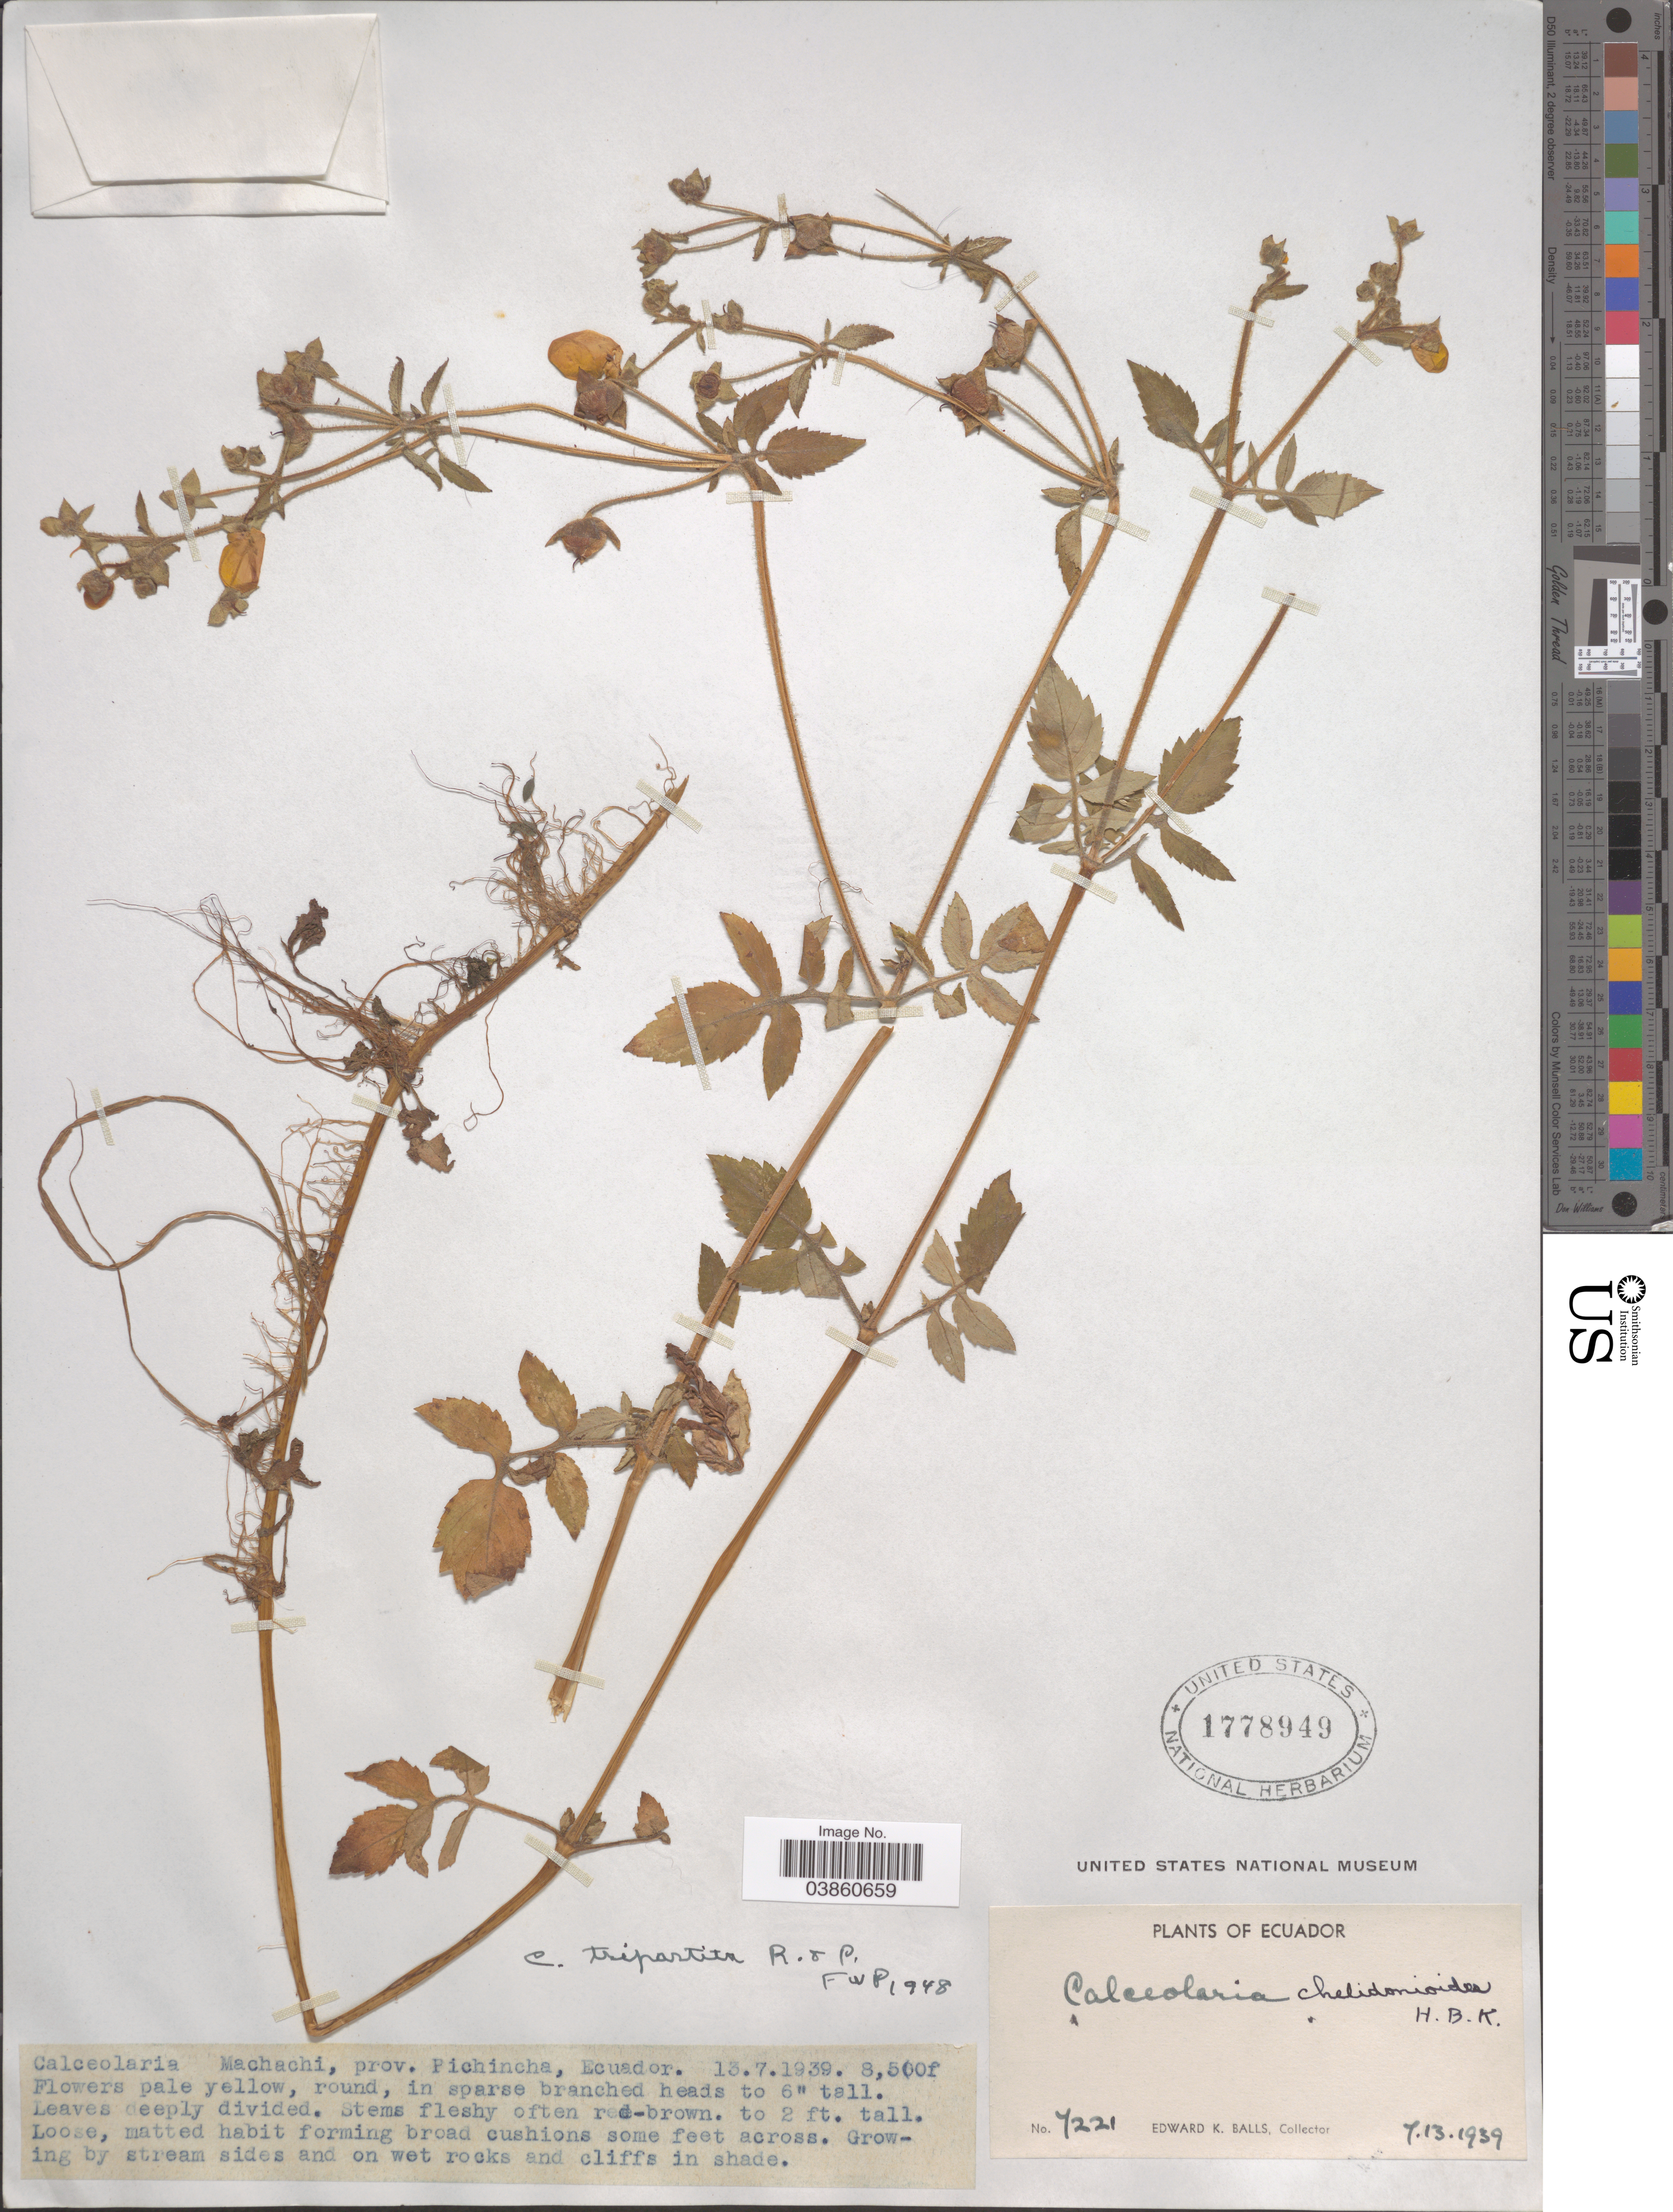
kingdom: Plantae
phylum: Tracheophyta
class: Magnoliopsida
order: Lamiales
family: Calceolariaceae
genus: Calceolaria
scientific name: Calceolaria tripartita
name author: Ruiz & Pav.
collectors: E. K. Balls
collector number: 7221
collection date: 1939-07-13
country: Ecuador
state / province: Pichincha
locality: Machachi.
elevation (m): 2591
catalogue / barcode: US 1778949